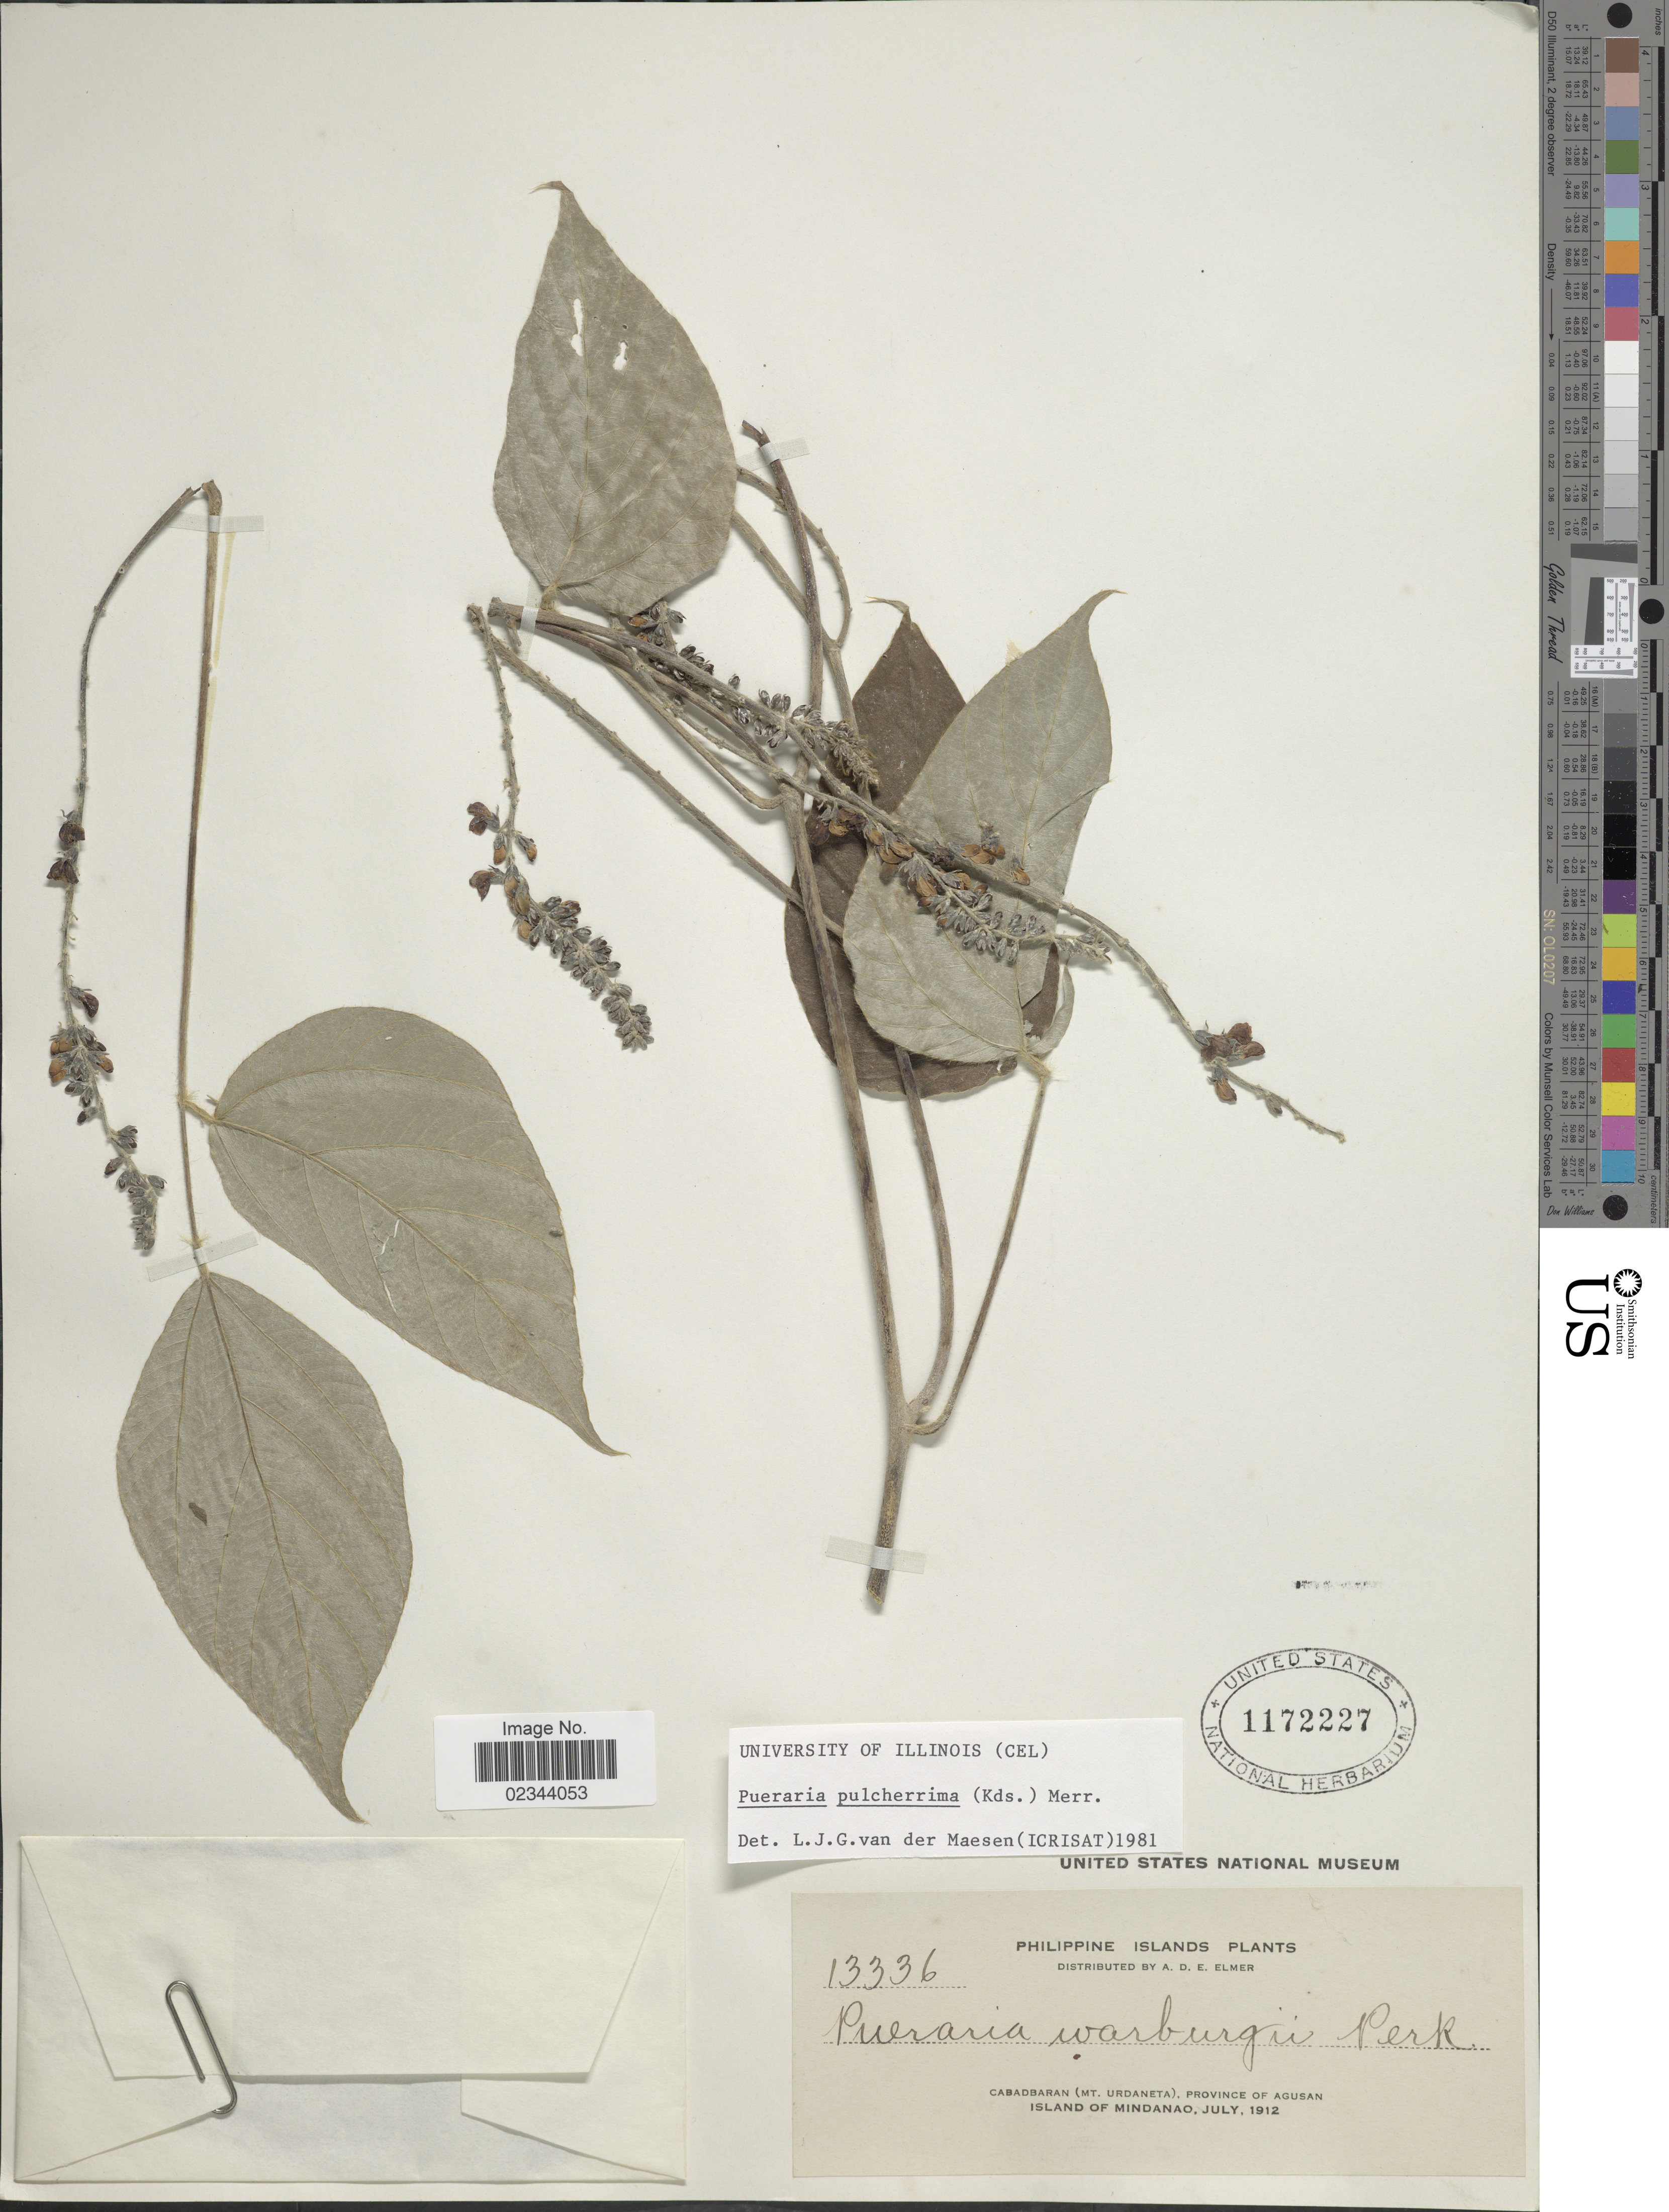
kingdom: Plantae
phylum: Tracheophyta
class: Magnoliopsida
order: Fabales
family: Fabaceae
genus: Pueraria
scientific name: Pueraria pulcherrima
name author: (Koord.) Koord.-Schum.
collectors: A. D. E. Elmer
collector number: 13336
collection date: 1912-07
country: Philippines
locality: Cabadbaran (Mt. Urdaneta) Province of Agusan. Island of Mindanao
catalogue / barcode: US 1172227